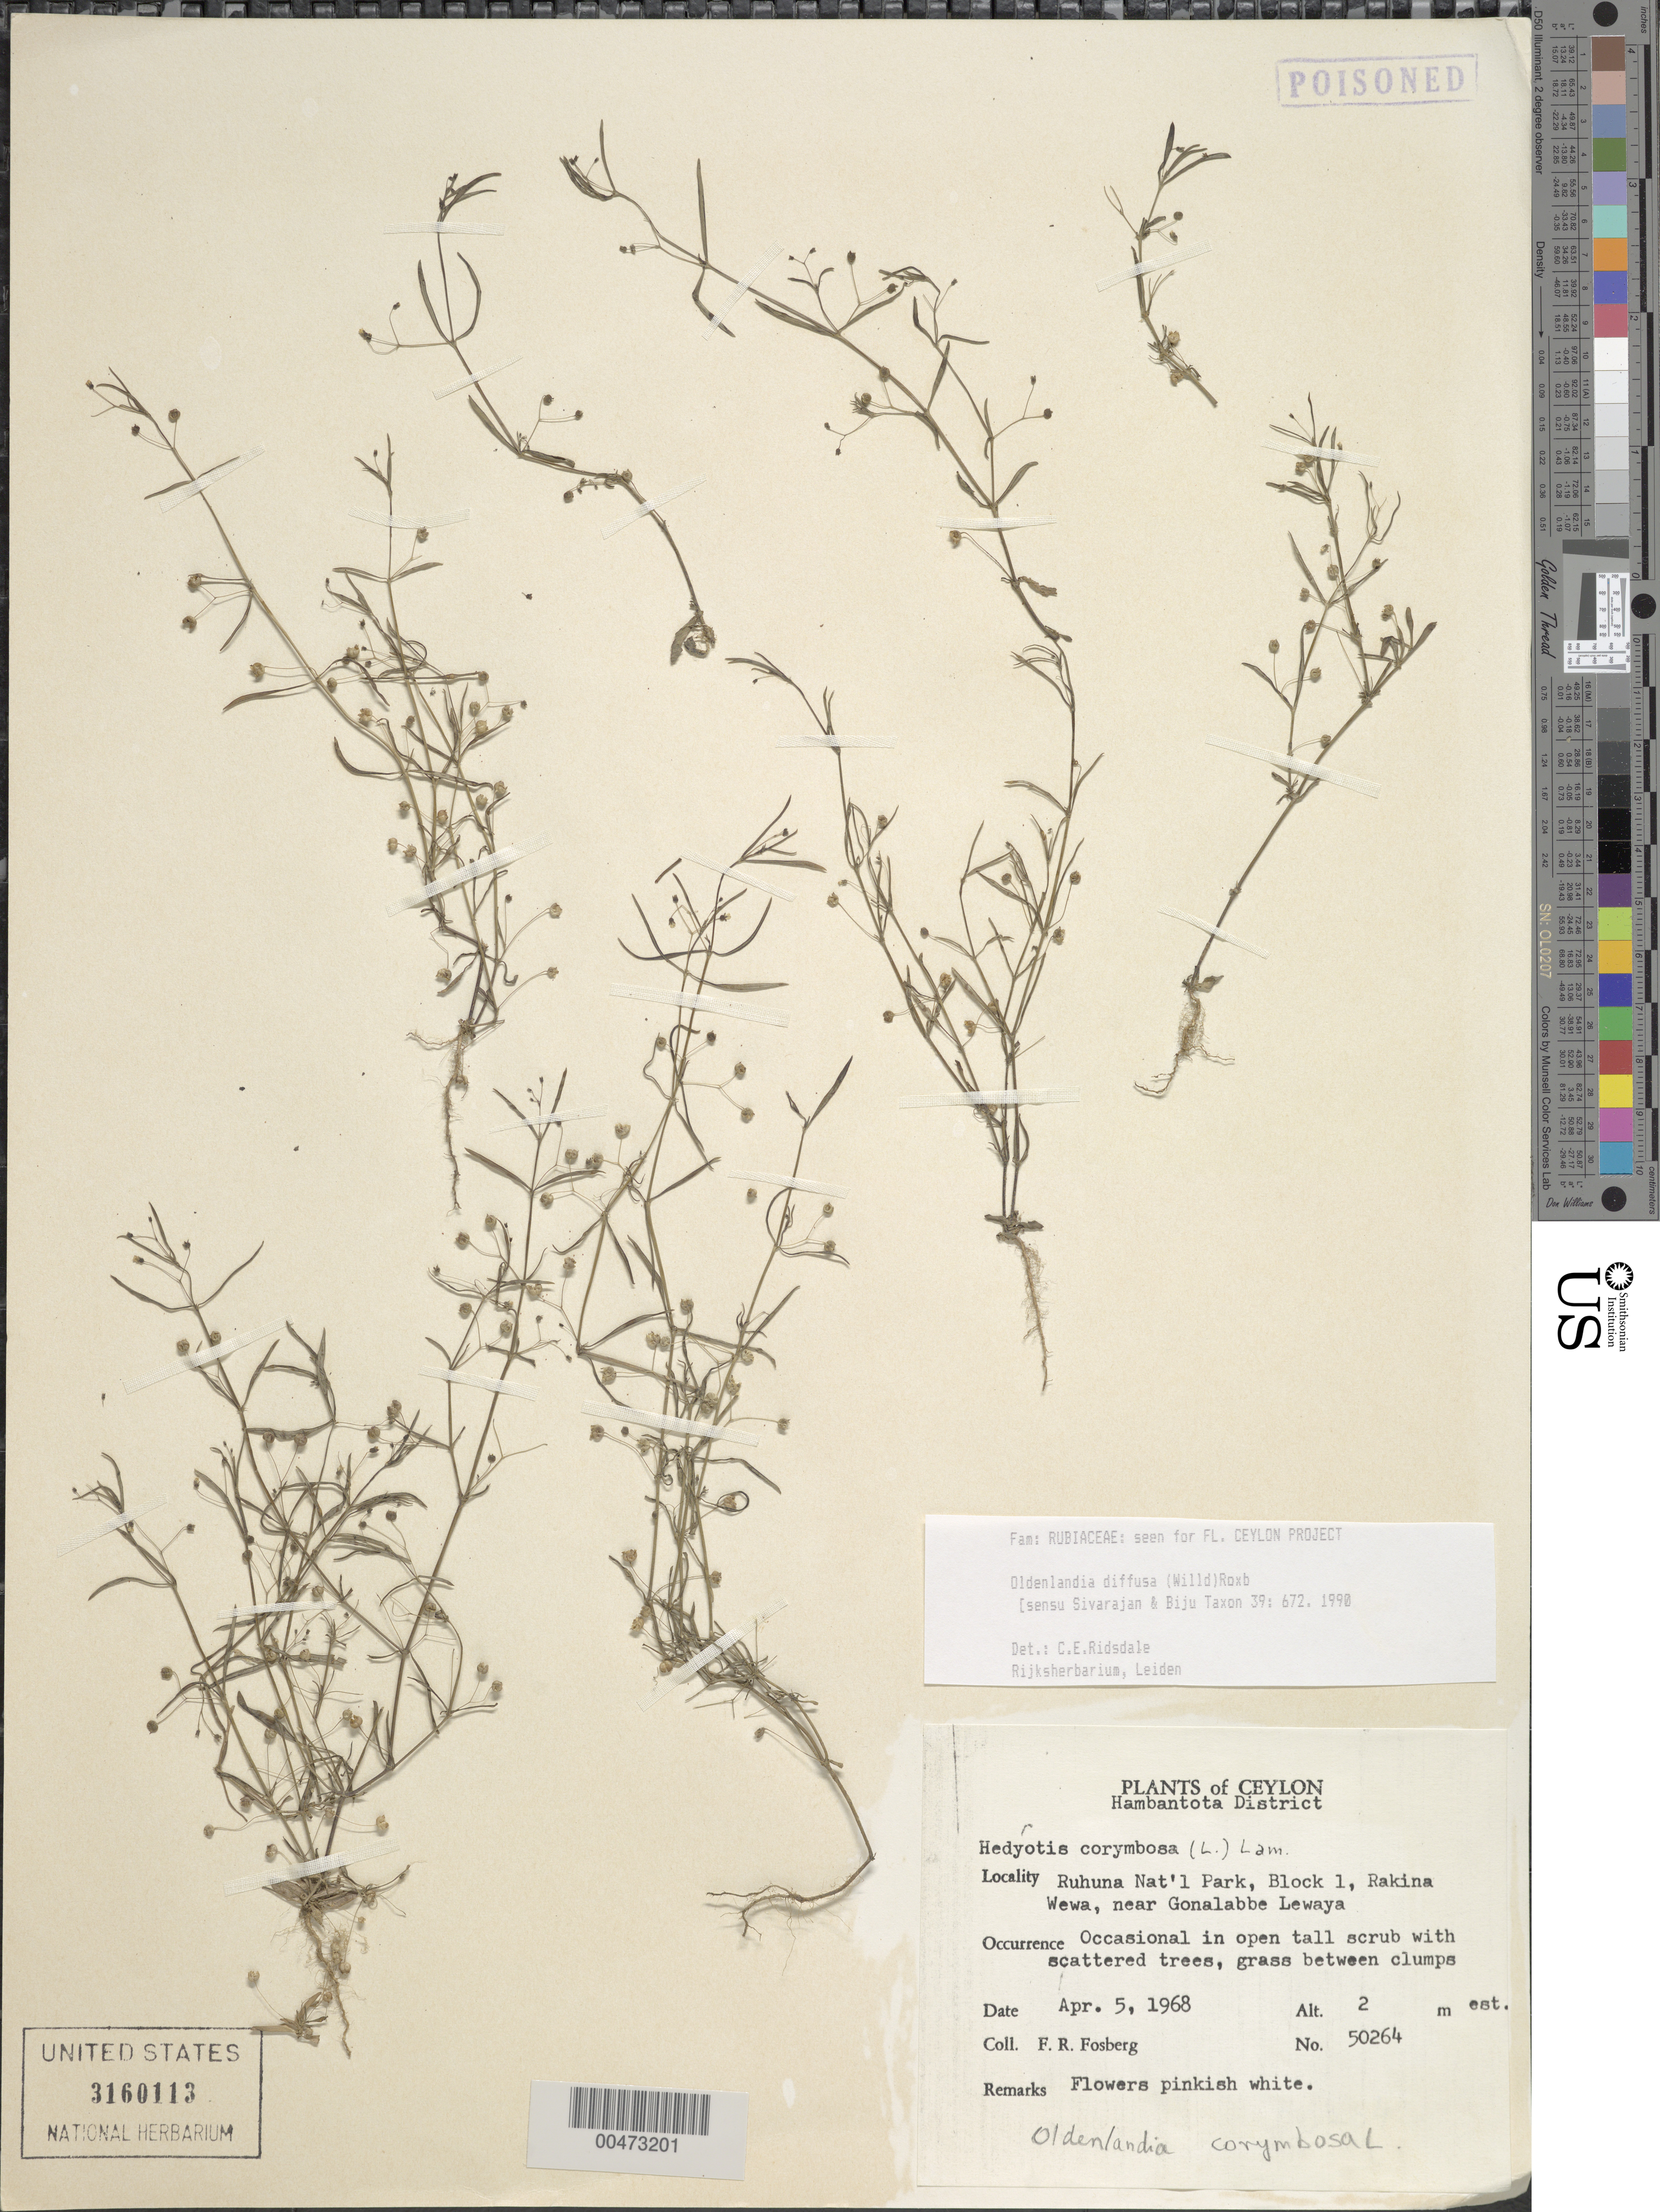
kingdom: Plantae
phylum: Tracheophyta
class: Magnoliopsida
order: Gentianales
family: Rubiaceae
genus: Oldenlandia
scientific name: Oldenlandia diffusa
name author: (Willd.) Roxb.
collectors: F. R. Fosberg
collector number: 50264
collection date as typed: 05 Apr 1968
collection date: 1968-04-05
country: Sri Lanka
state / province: Southern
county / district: Hambantota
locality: Ruhuna Natl Park, Block I, Rakina Wewa, near Gonalabbe Lewaya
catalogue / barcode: US 3160113